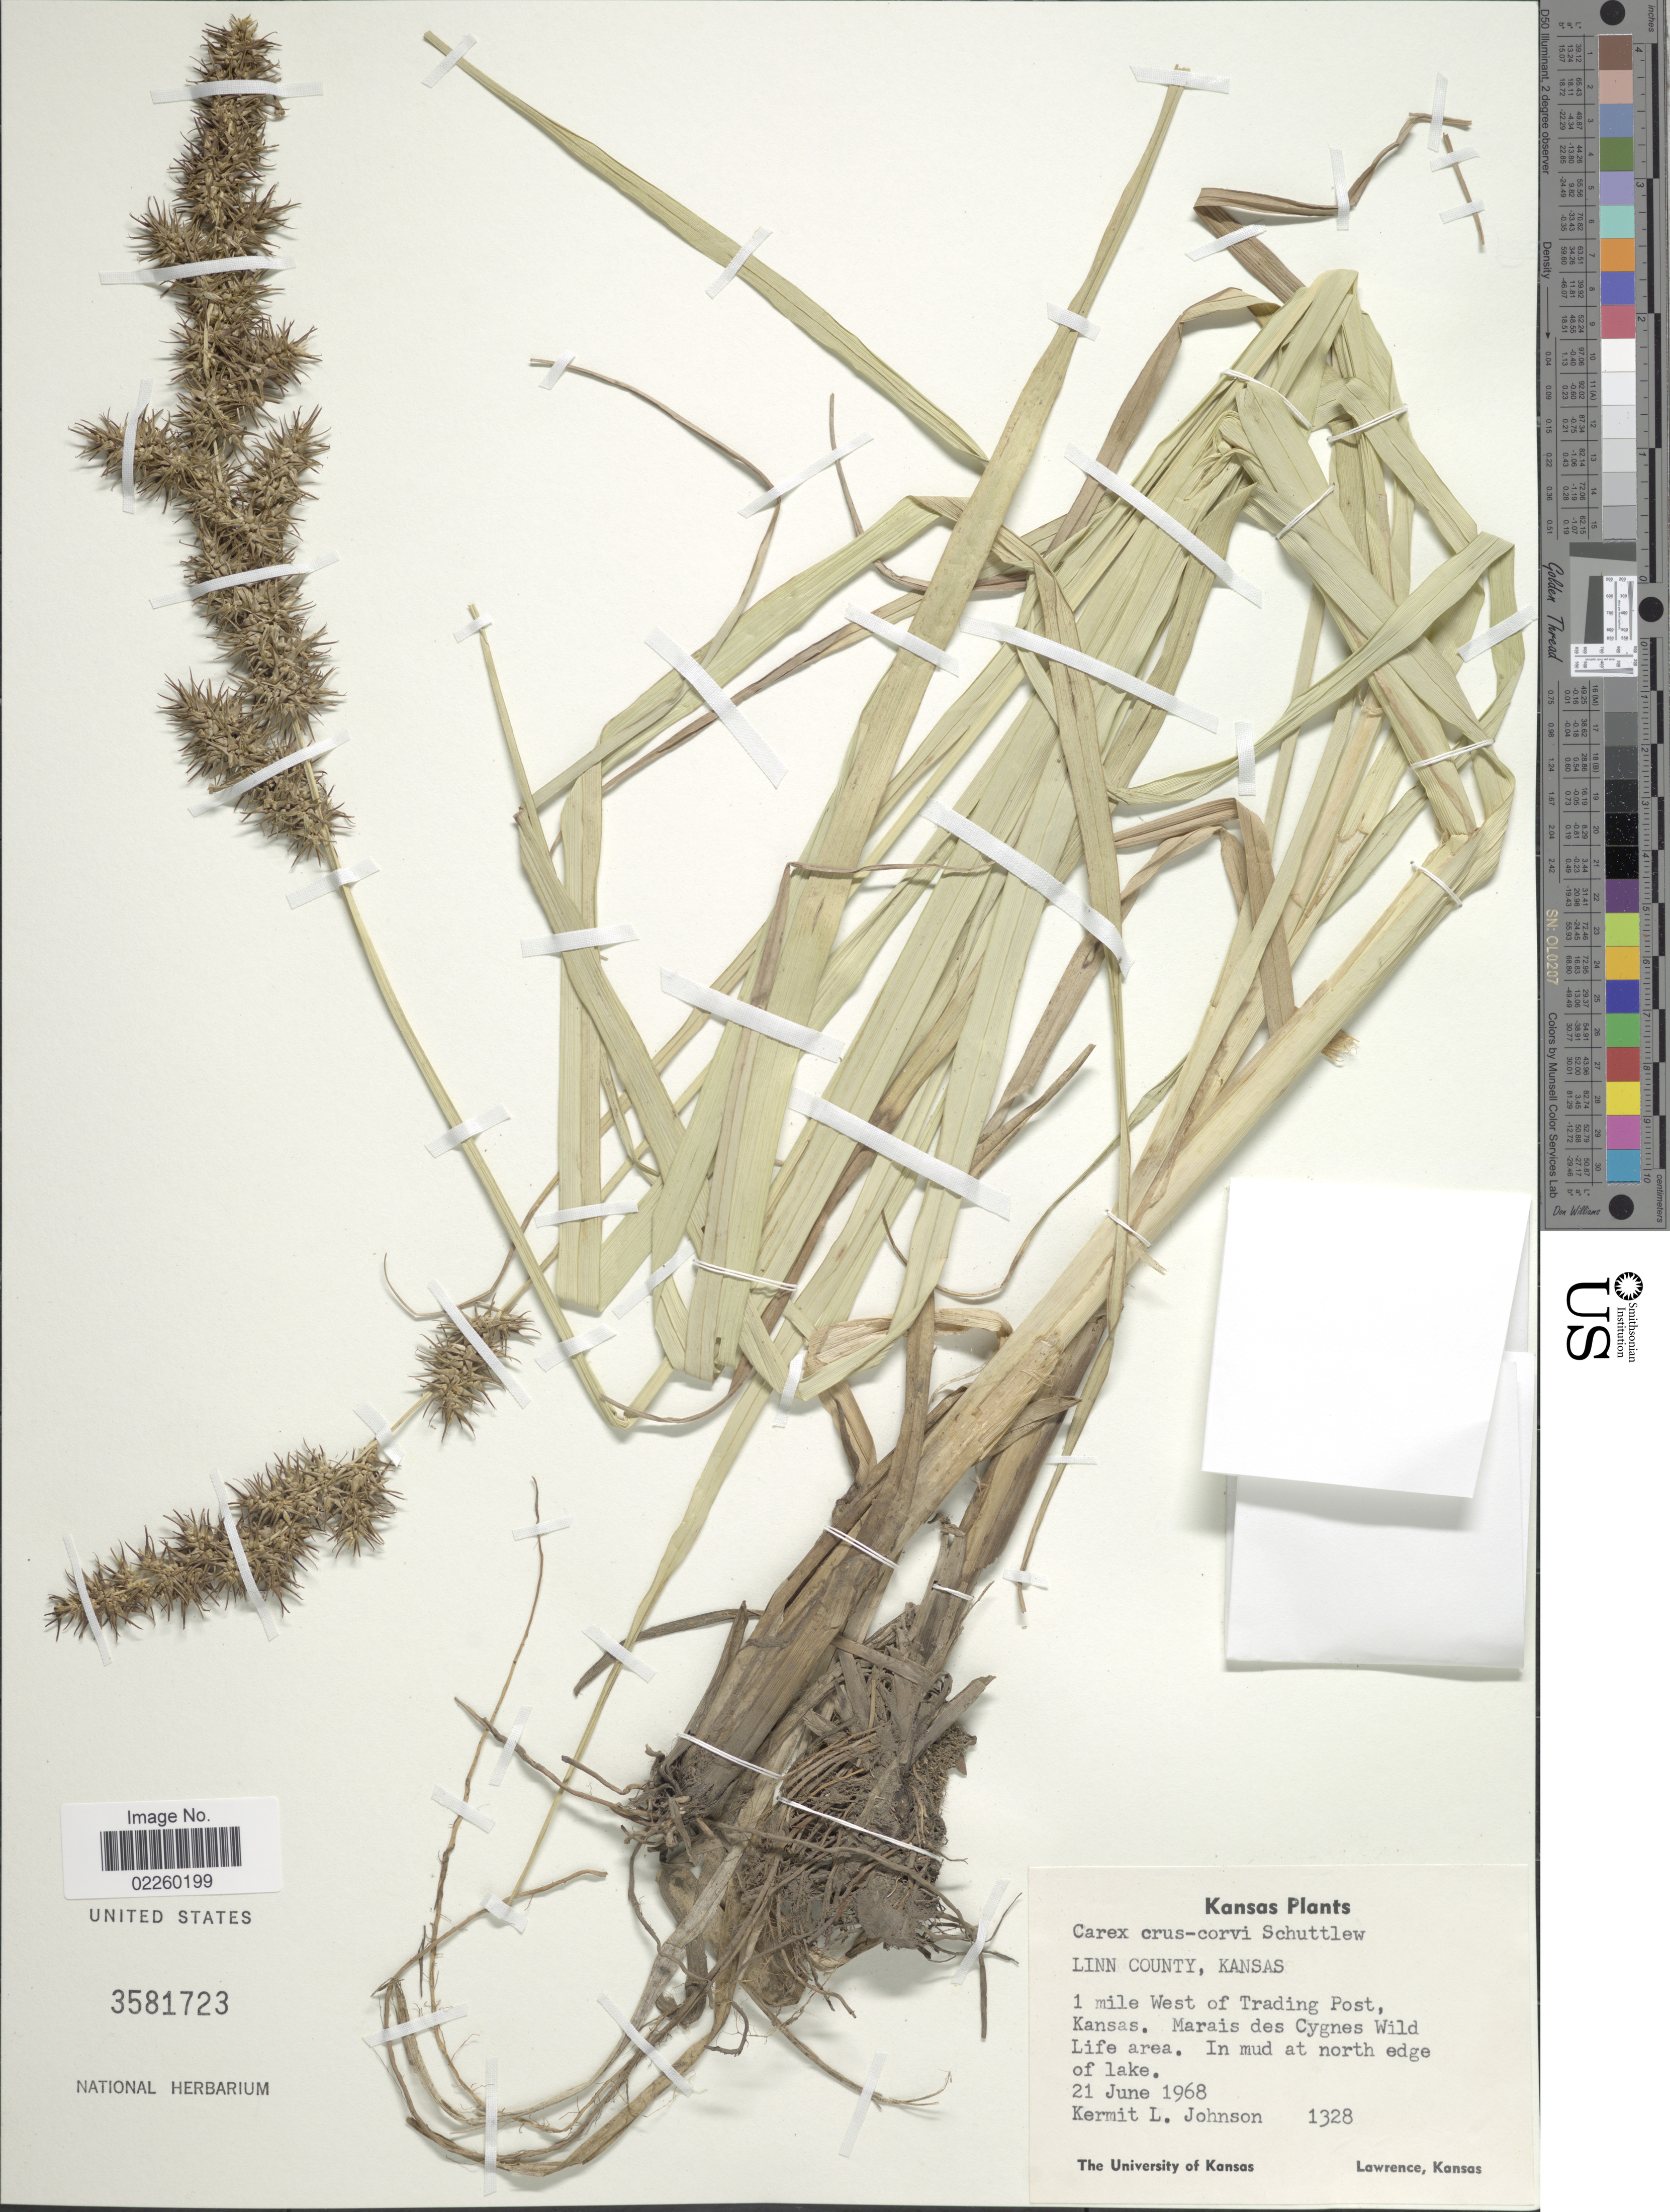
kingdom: Plantae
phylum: Tracheophyta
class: Liliopsida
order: Poales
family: Cyperaceae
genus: Carex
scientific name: Carex crus-corvi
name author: Shuttlew. ex Kunze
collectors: K. L. Johnson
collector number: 1328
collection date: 1968-06-21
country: United States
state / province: Kansas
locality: Linn County. 1 miles West of Trading Post. Marais des Cygnes Wild Life area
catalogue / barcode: US 3581723